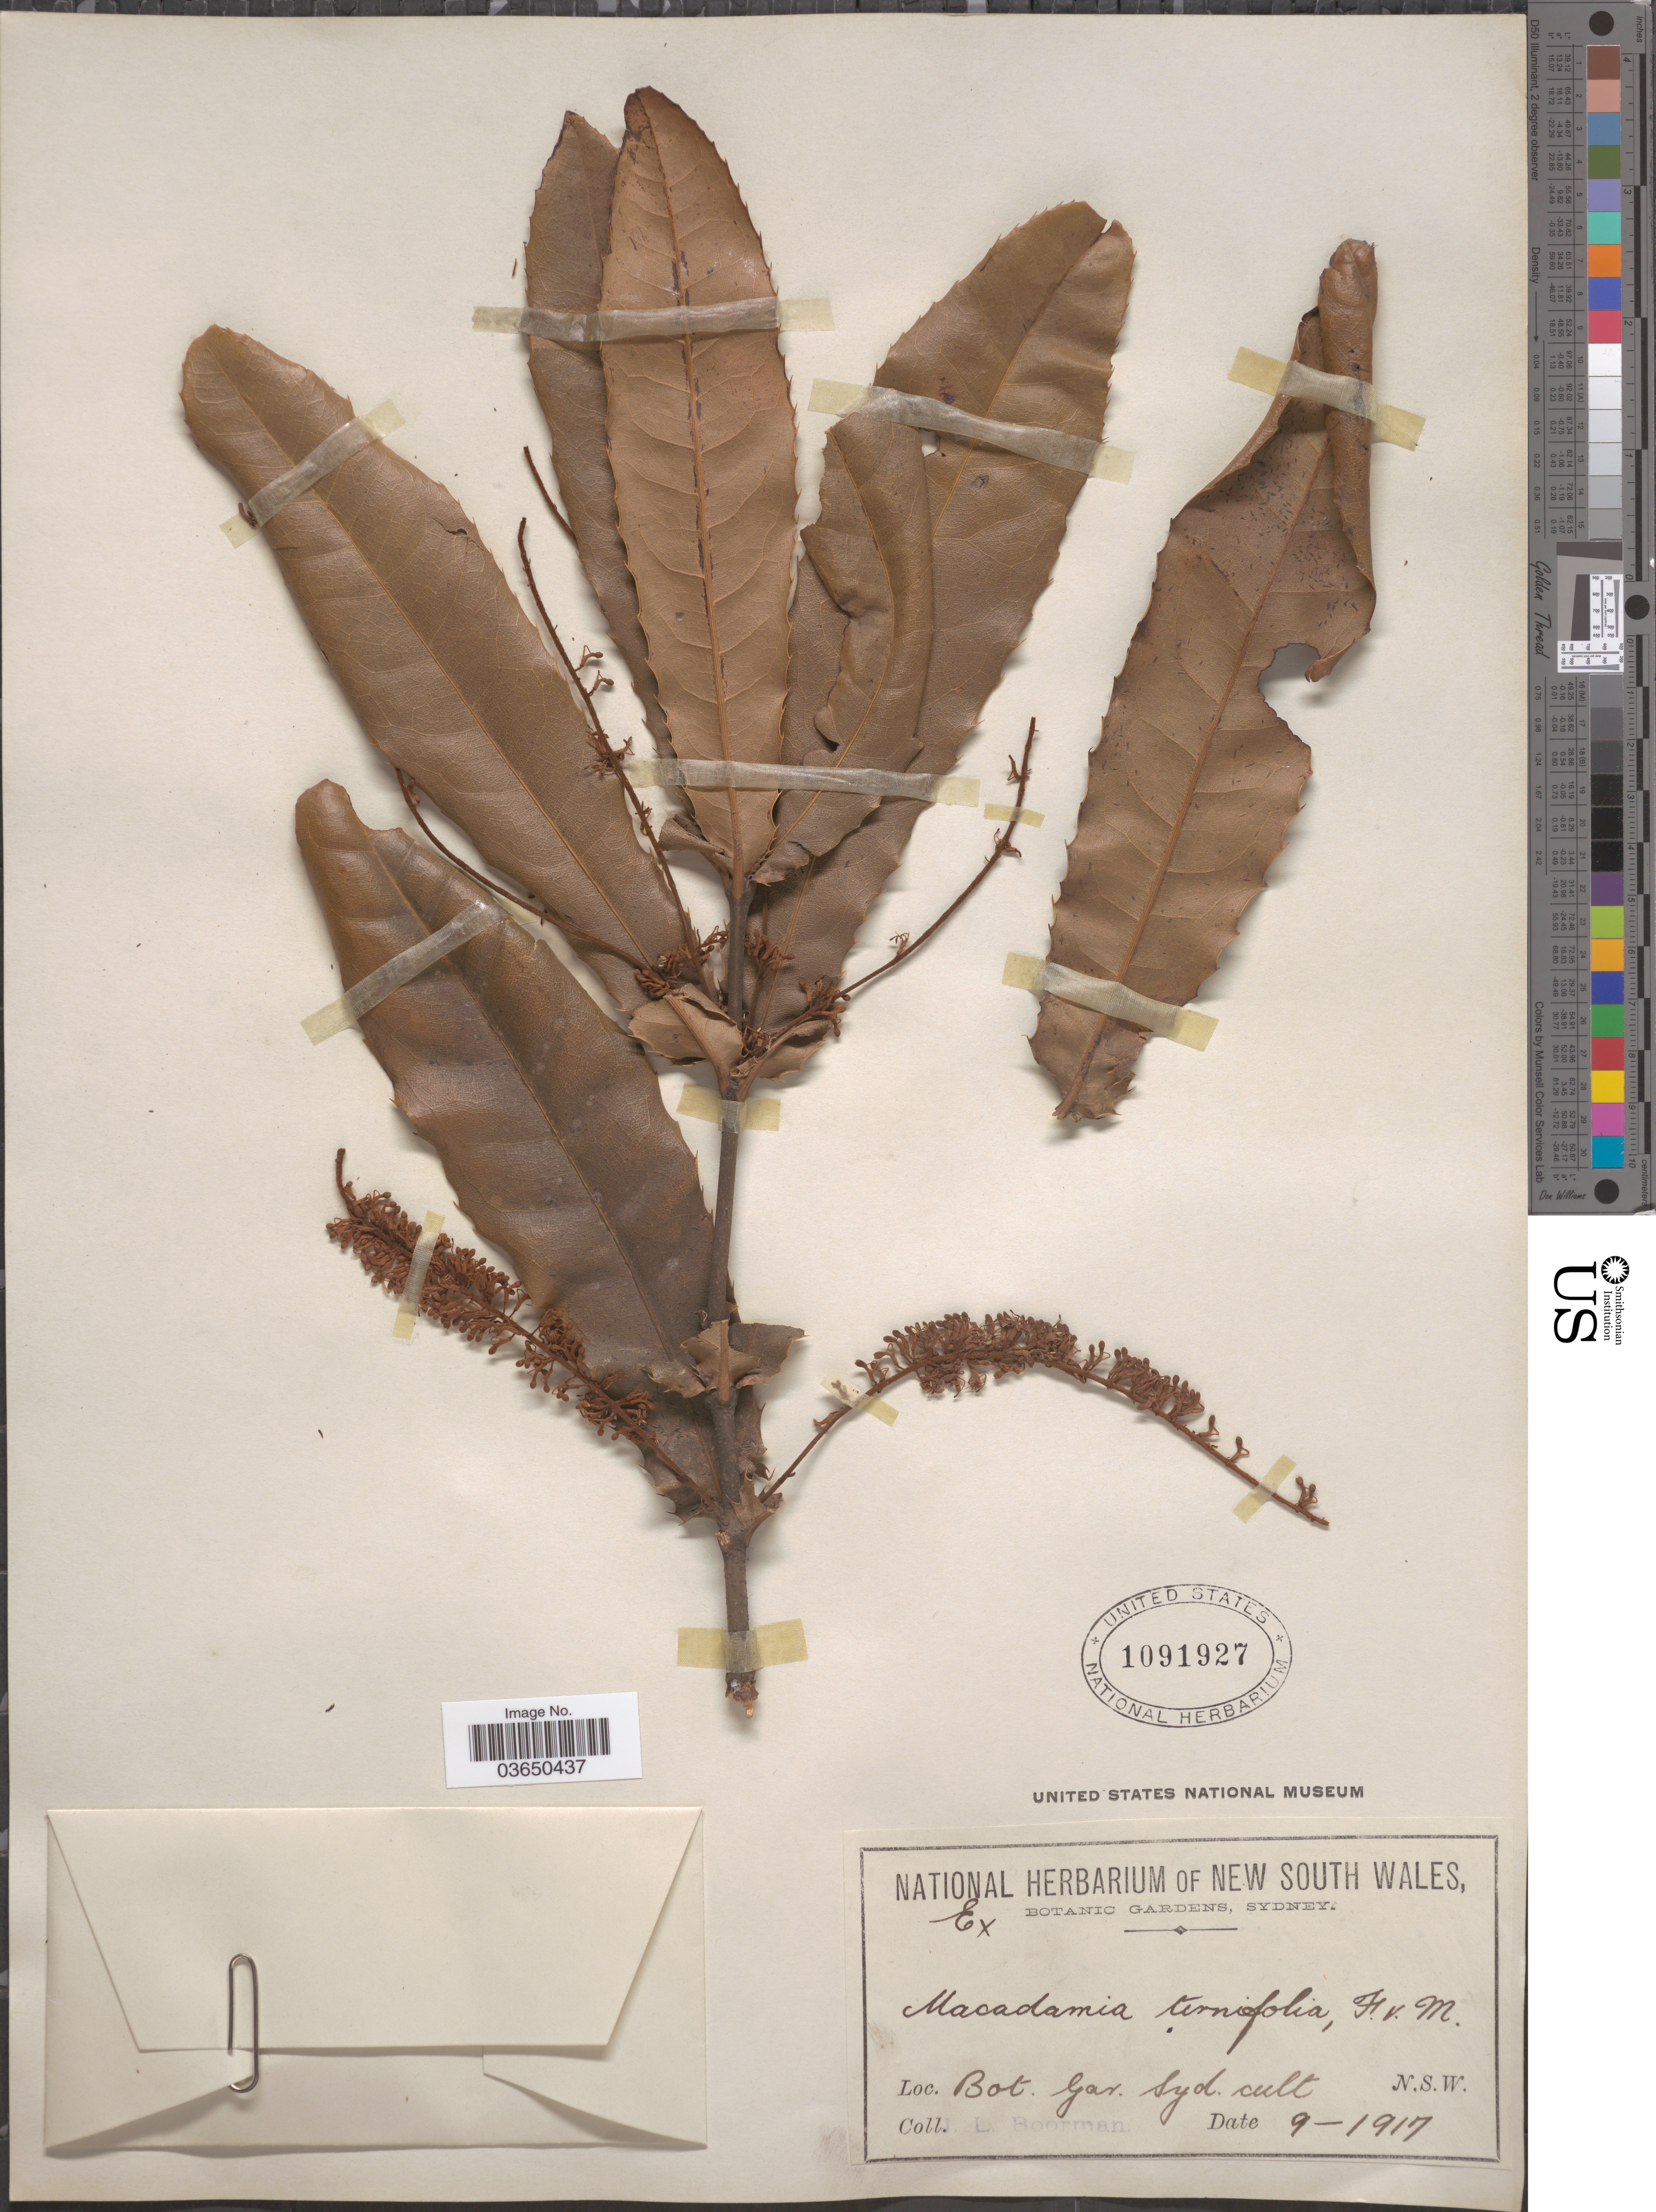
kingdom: Plantae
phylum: Tracheophyta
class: Magnoliopsida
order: Proteales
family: Proteaceae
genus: Macadamia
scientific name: Macadamia ternifolia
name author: F. Muell.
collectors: J. Boorman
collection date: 1917-09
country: Australia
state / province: New South Wales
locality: Bot. Gar. Syd.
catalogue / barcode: US 1091927